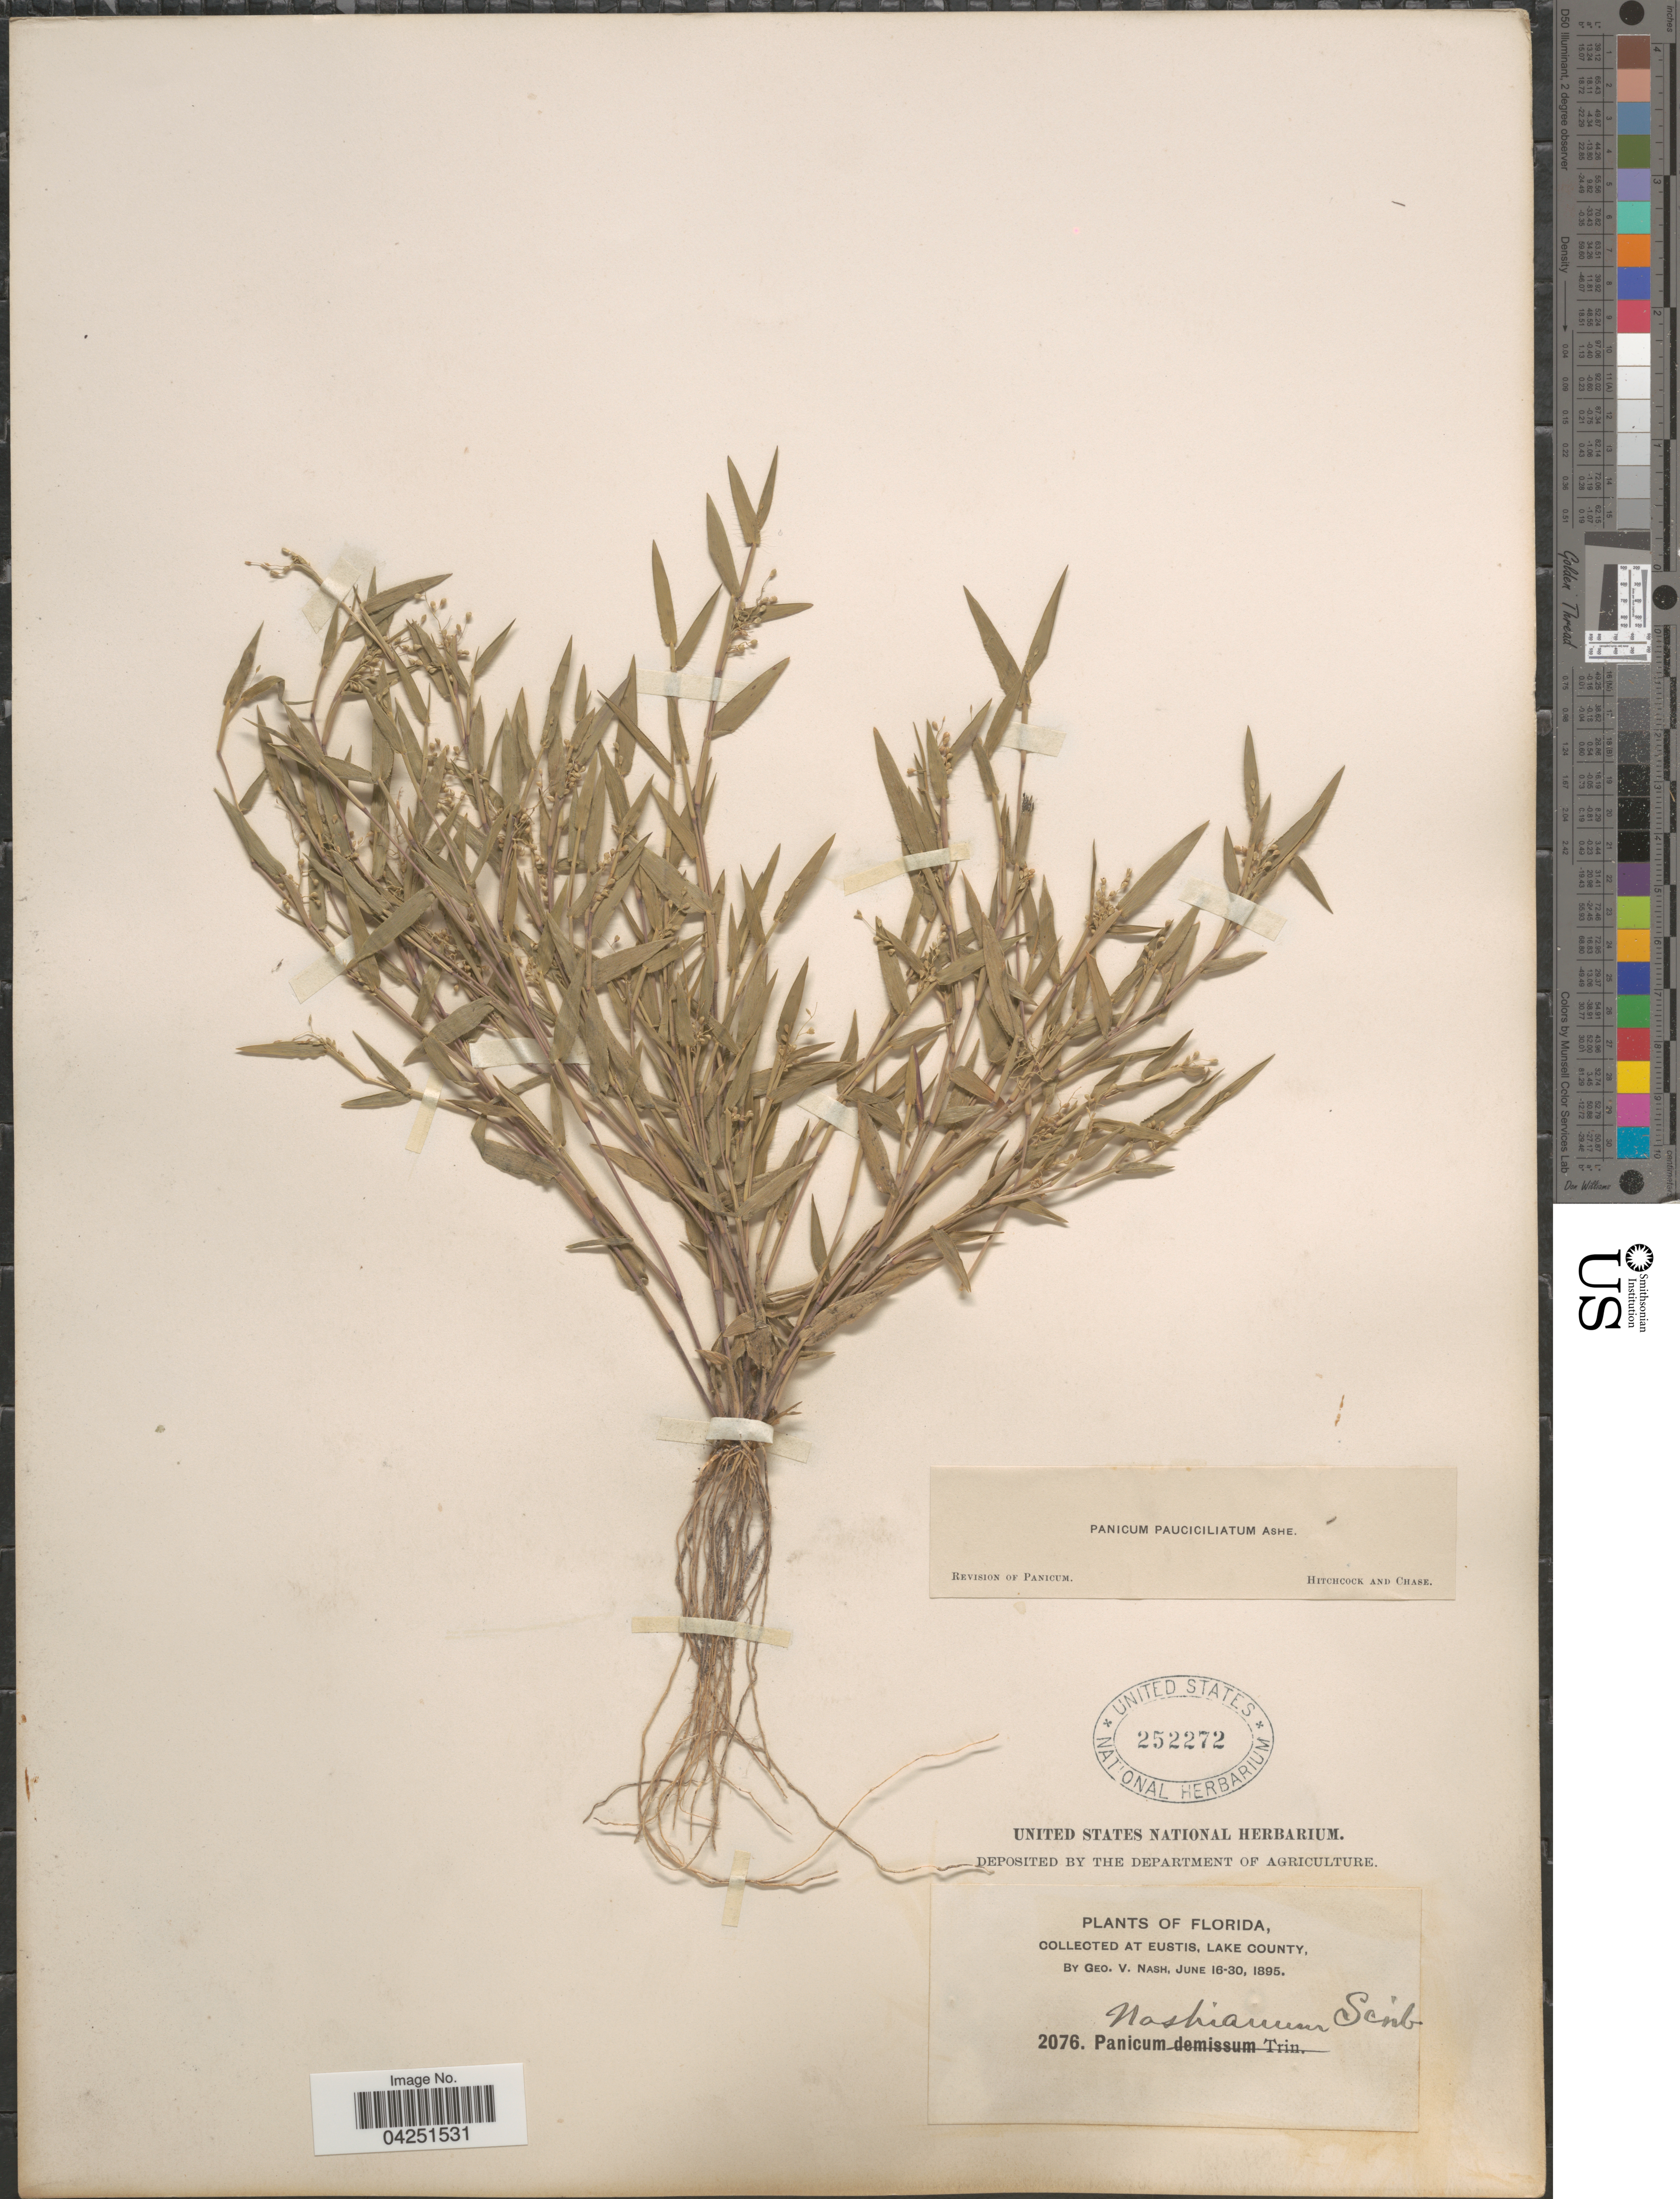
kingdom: Plantae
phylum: Tracheophyta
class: Liliopsida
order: Poales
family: Poaceae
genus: Dichanthelium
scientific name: Dichanthelium acuminatum var. acuminatum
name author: (Sw.) Gould & C.A. Clark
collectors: G. V. Nash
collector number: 2076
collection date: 1895-06-16/1895-06-30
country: United States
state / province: Florida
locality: At Eustis, Lake County.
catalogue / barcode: US 252272